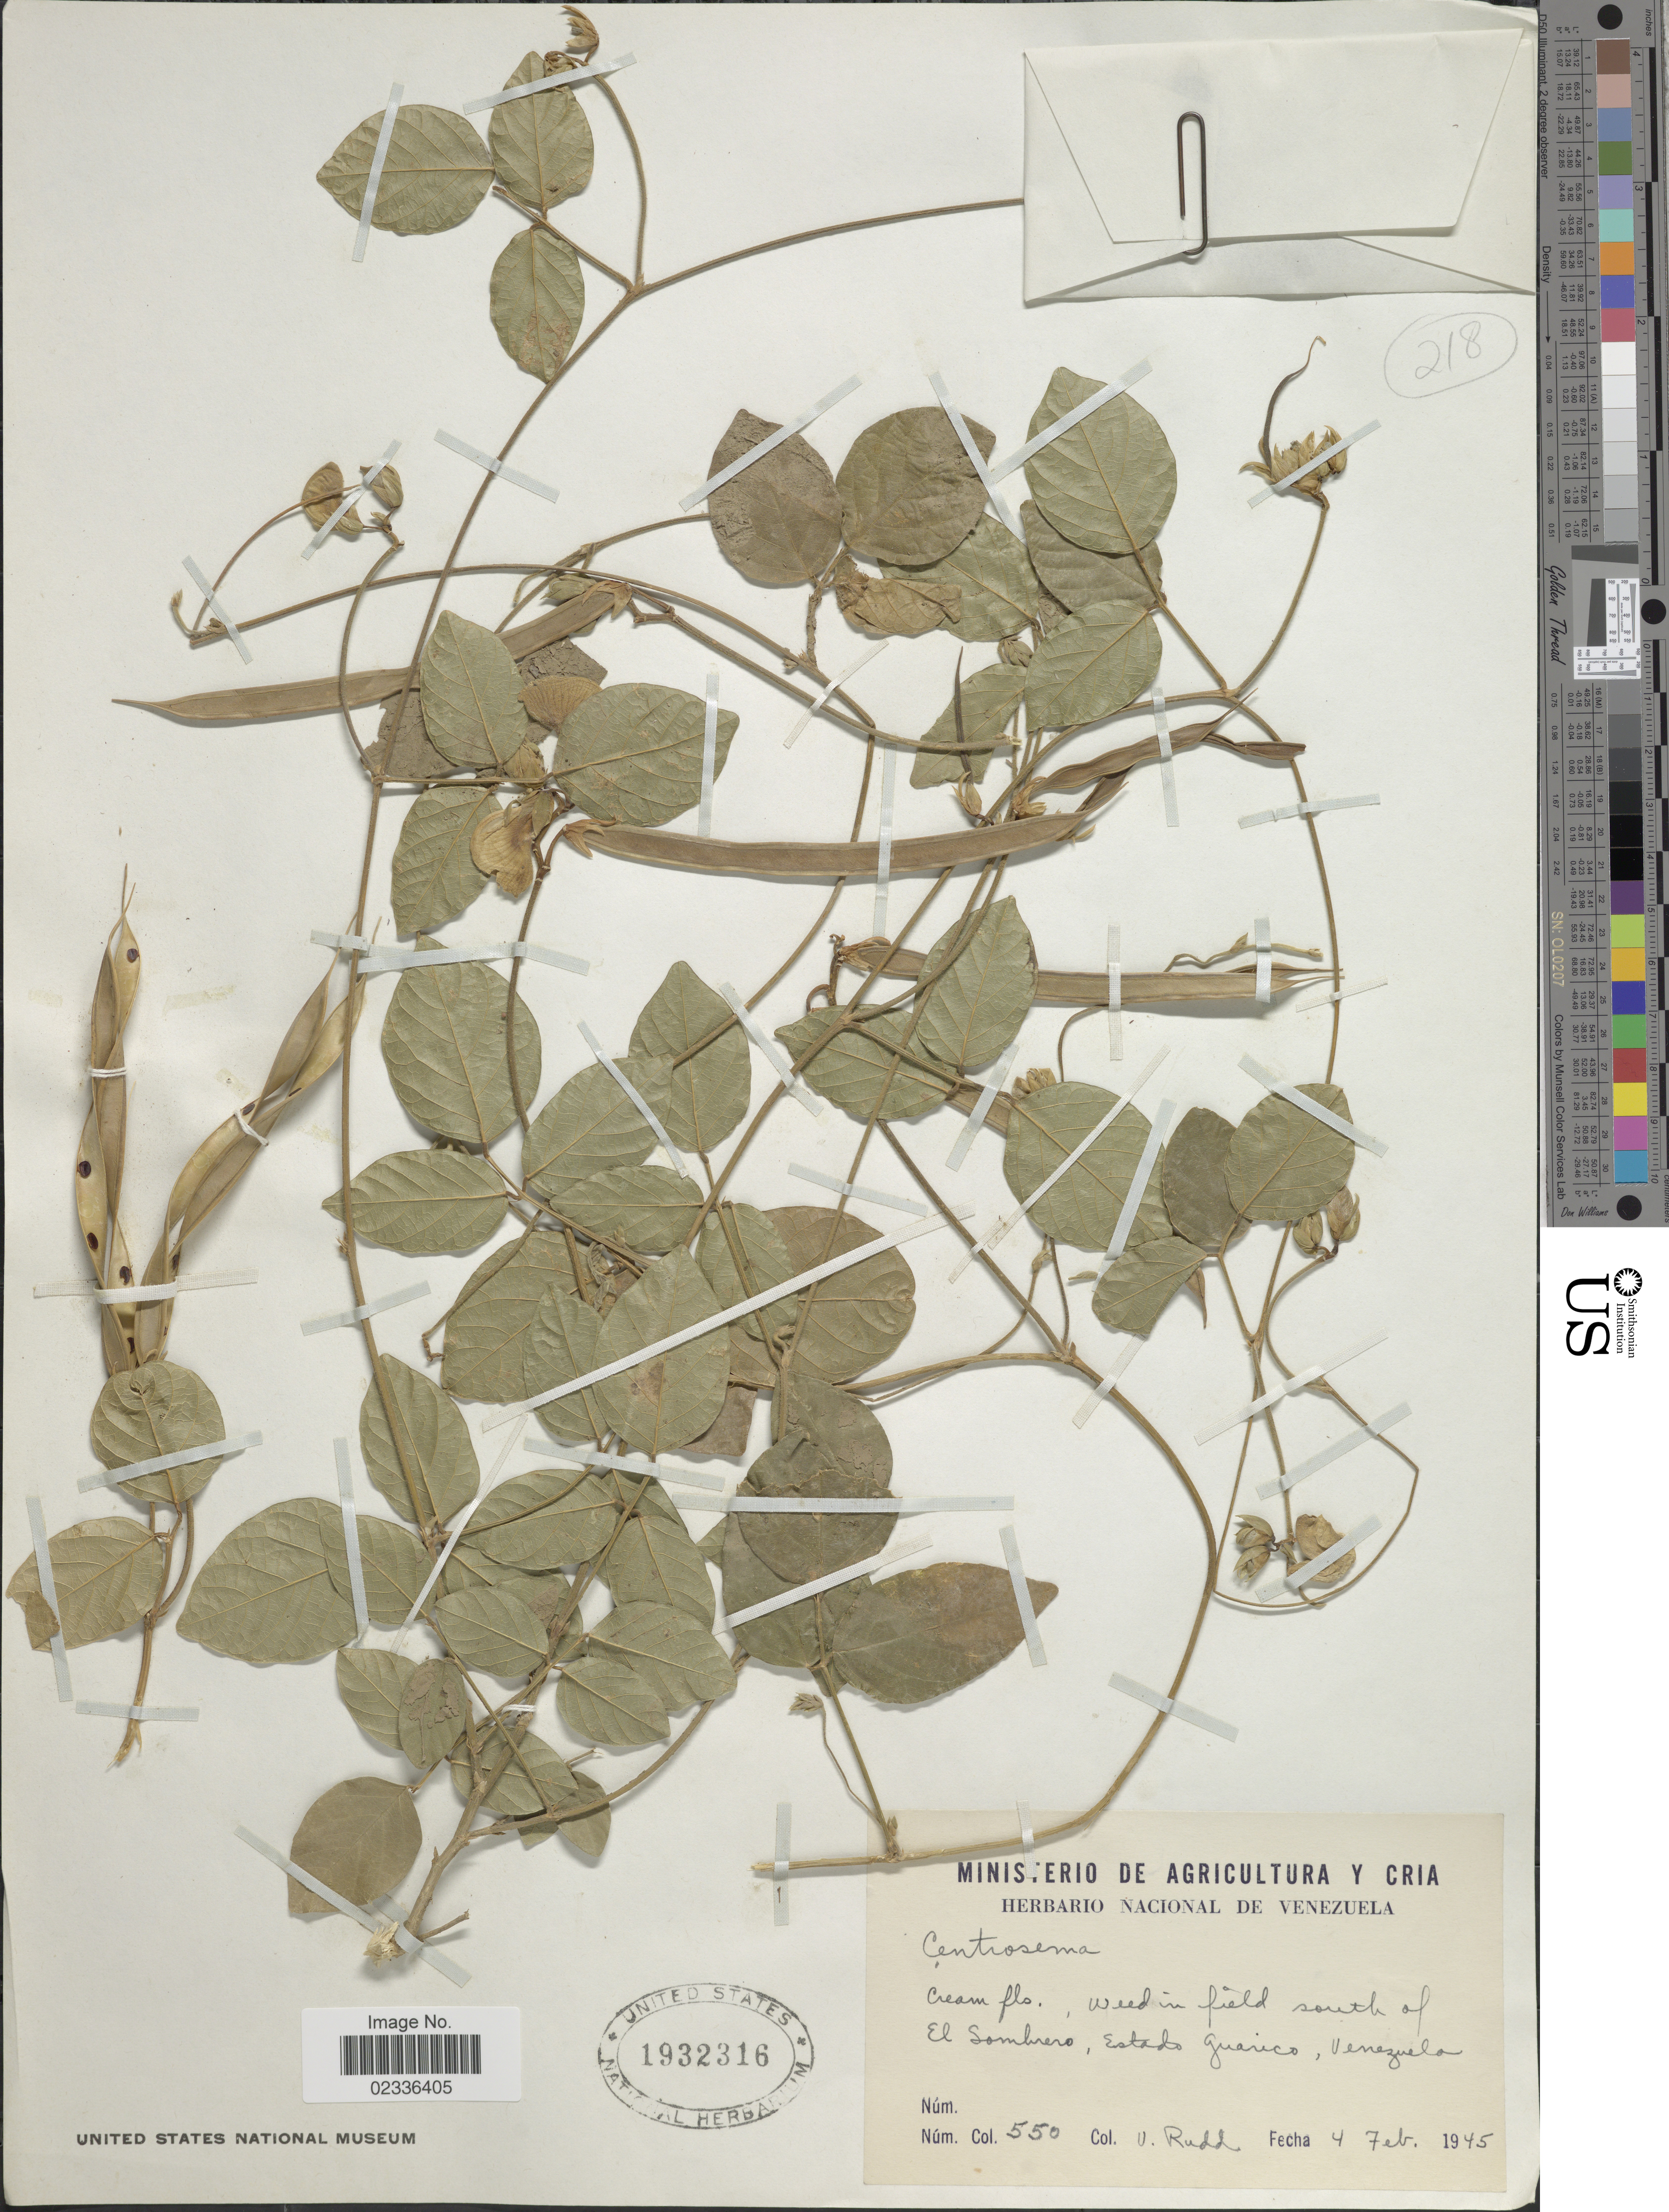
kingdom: Plantae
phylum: Tracheophyta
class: Magnoliopsida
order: Fabales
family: Fabaceae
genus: Centrosema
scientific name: Centrosema sp.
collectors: V. Rudd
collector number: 550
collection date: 1945-02-04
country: Venezuela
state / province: Guárico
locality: El Sombrero, Estado Guarico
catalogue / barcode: US 1932316